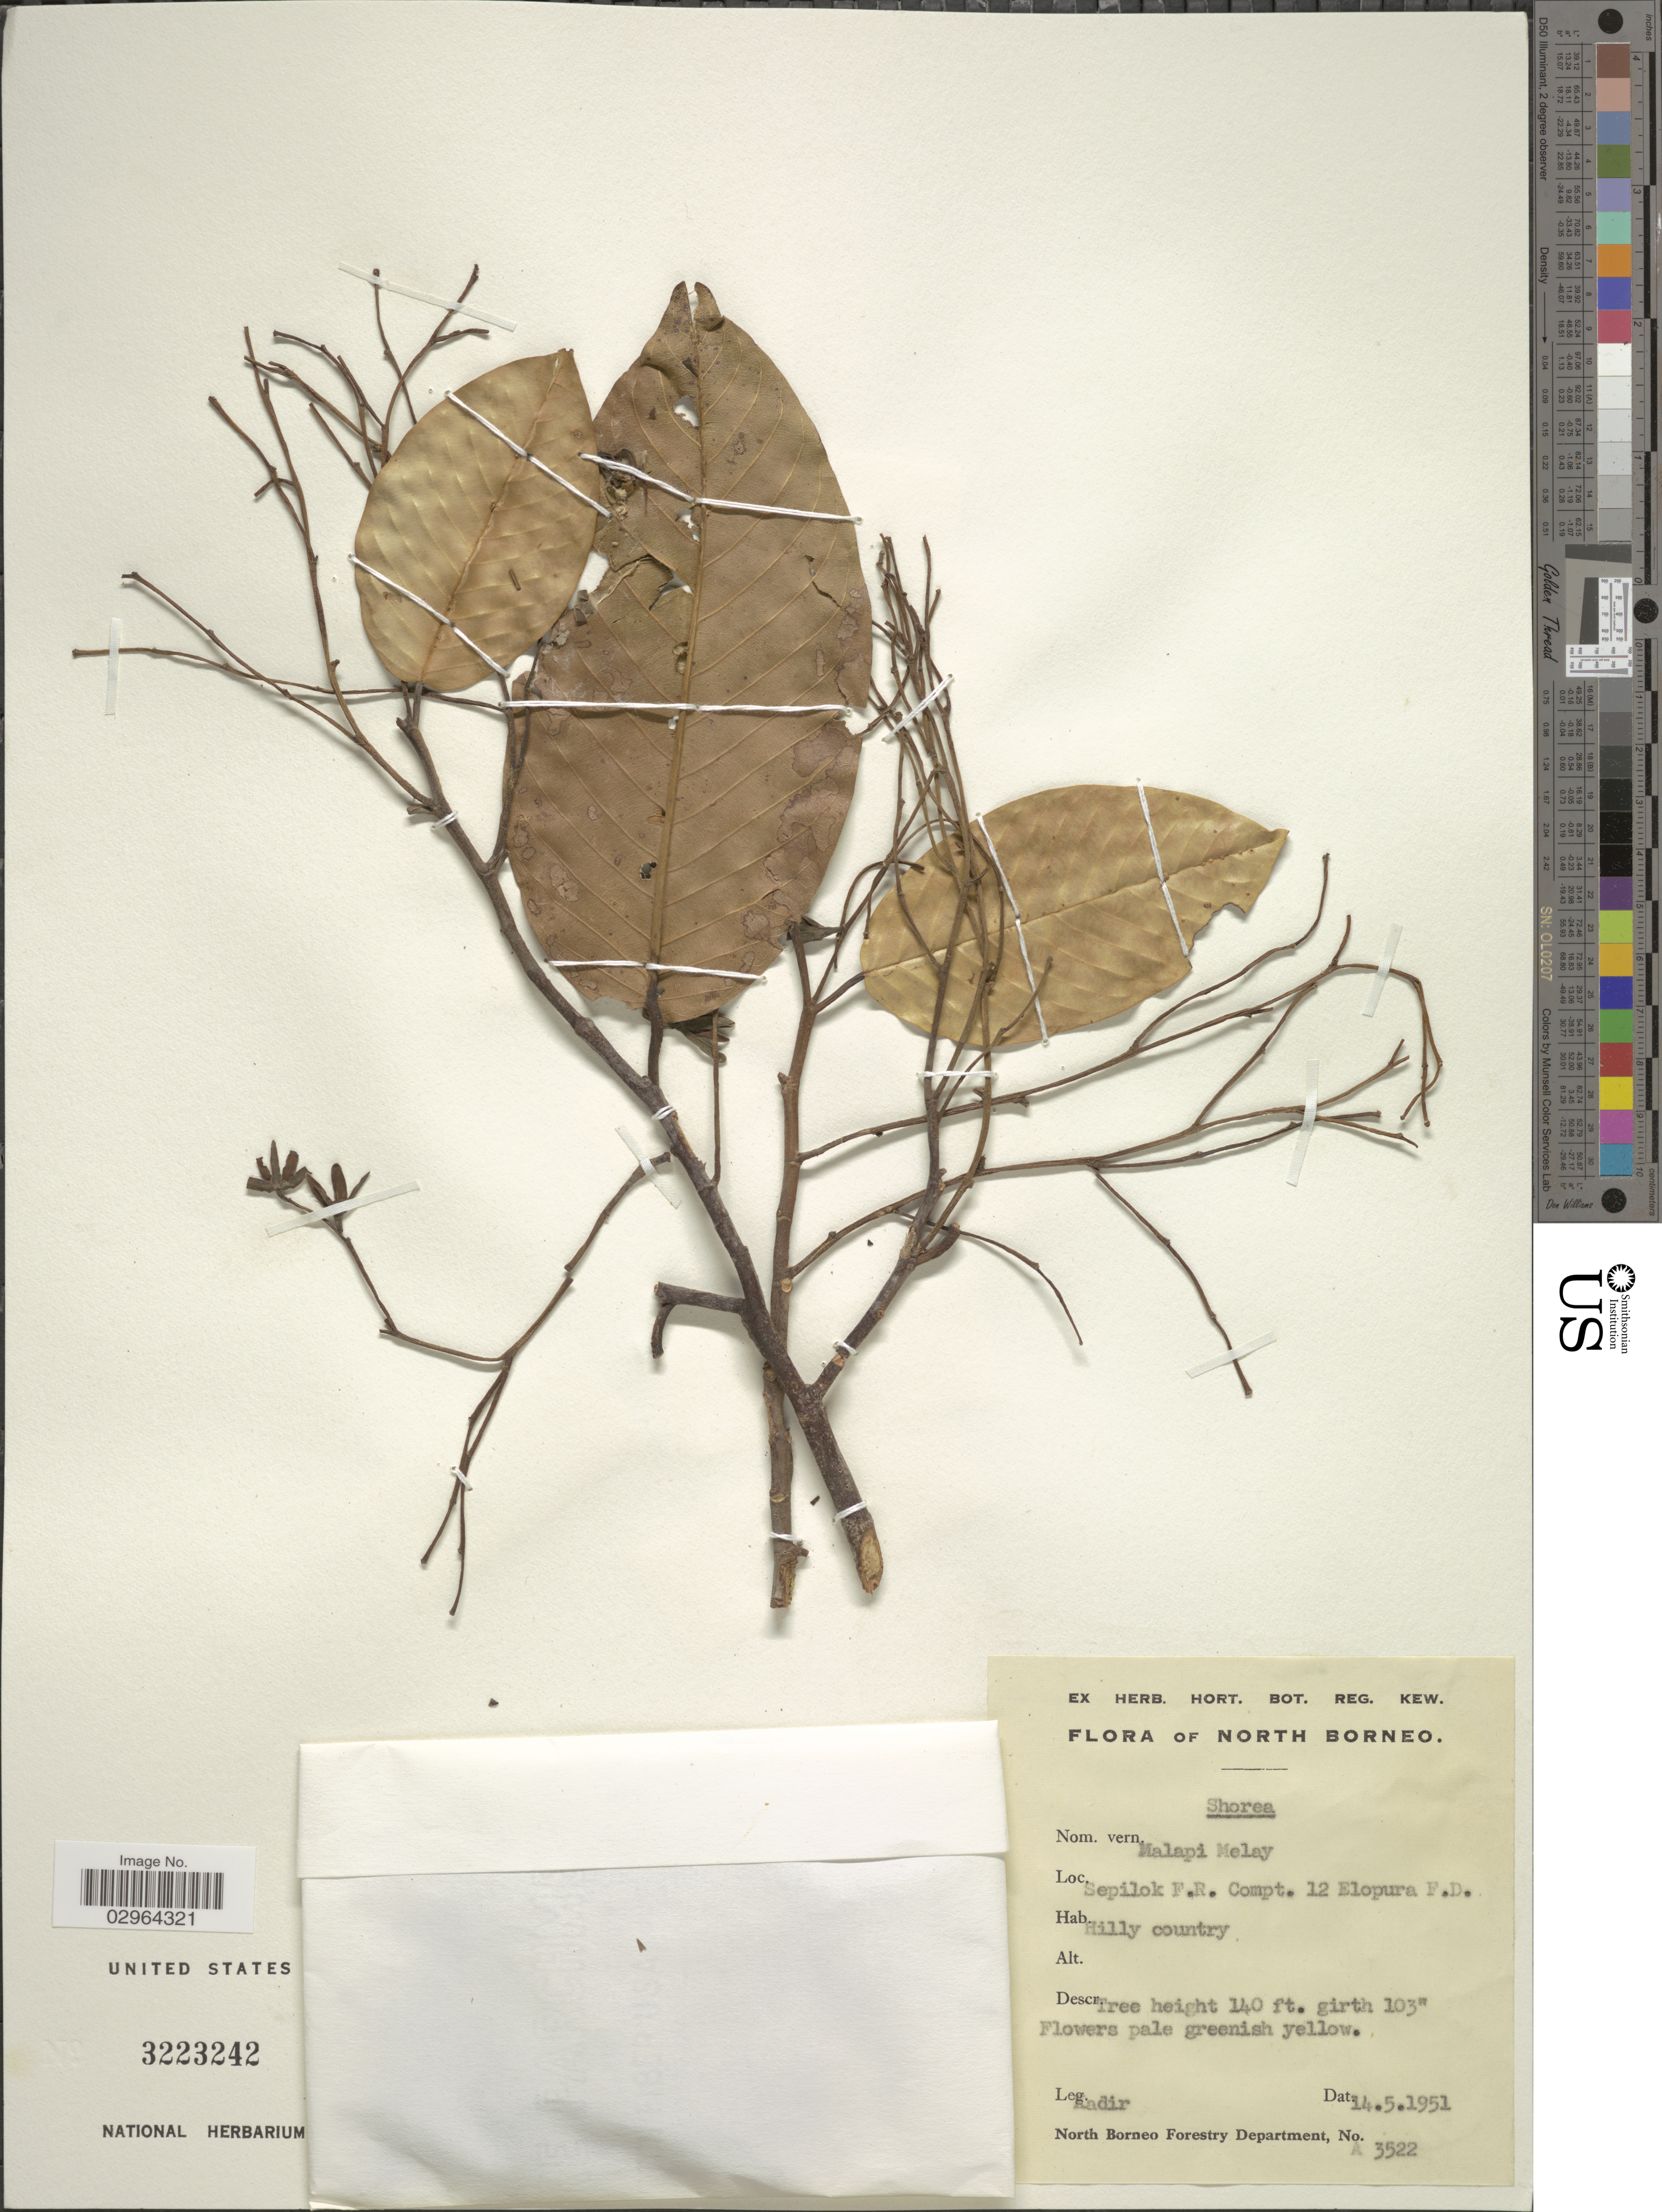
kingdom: Plantae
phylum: Tracheophyta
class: Magnoliopsida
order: Malvales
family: Dipterocarpaceae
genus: Anthoshorea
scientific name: Anthoshorea confusa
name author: (P.S. Ashton) P.S. Ashton & J. Heck.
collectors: -. Kadir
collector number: A3522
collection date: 1951-05-14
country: Malaysia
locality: North Borneo. Sepilok F.R. Compt. 12 Elopura F.D.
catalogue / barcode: US 3223242